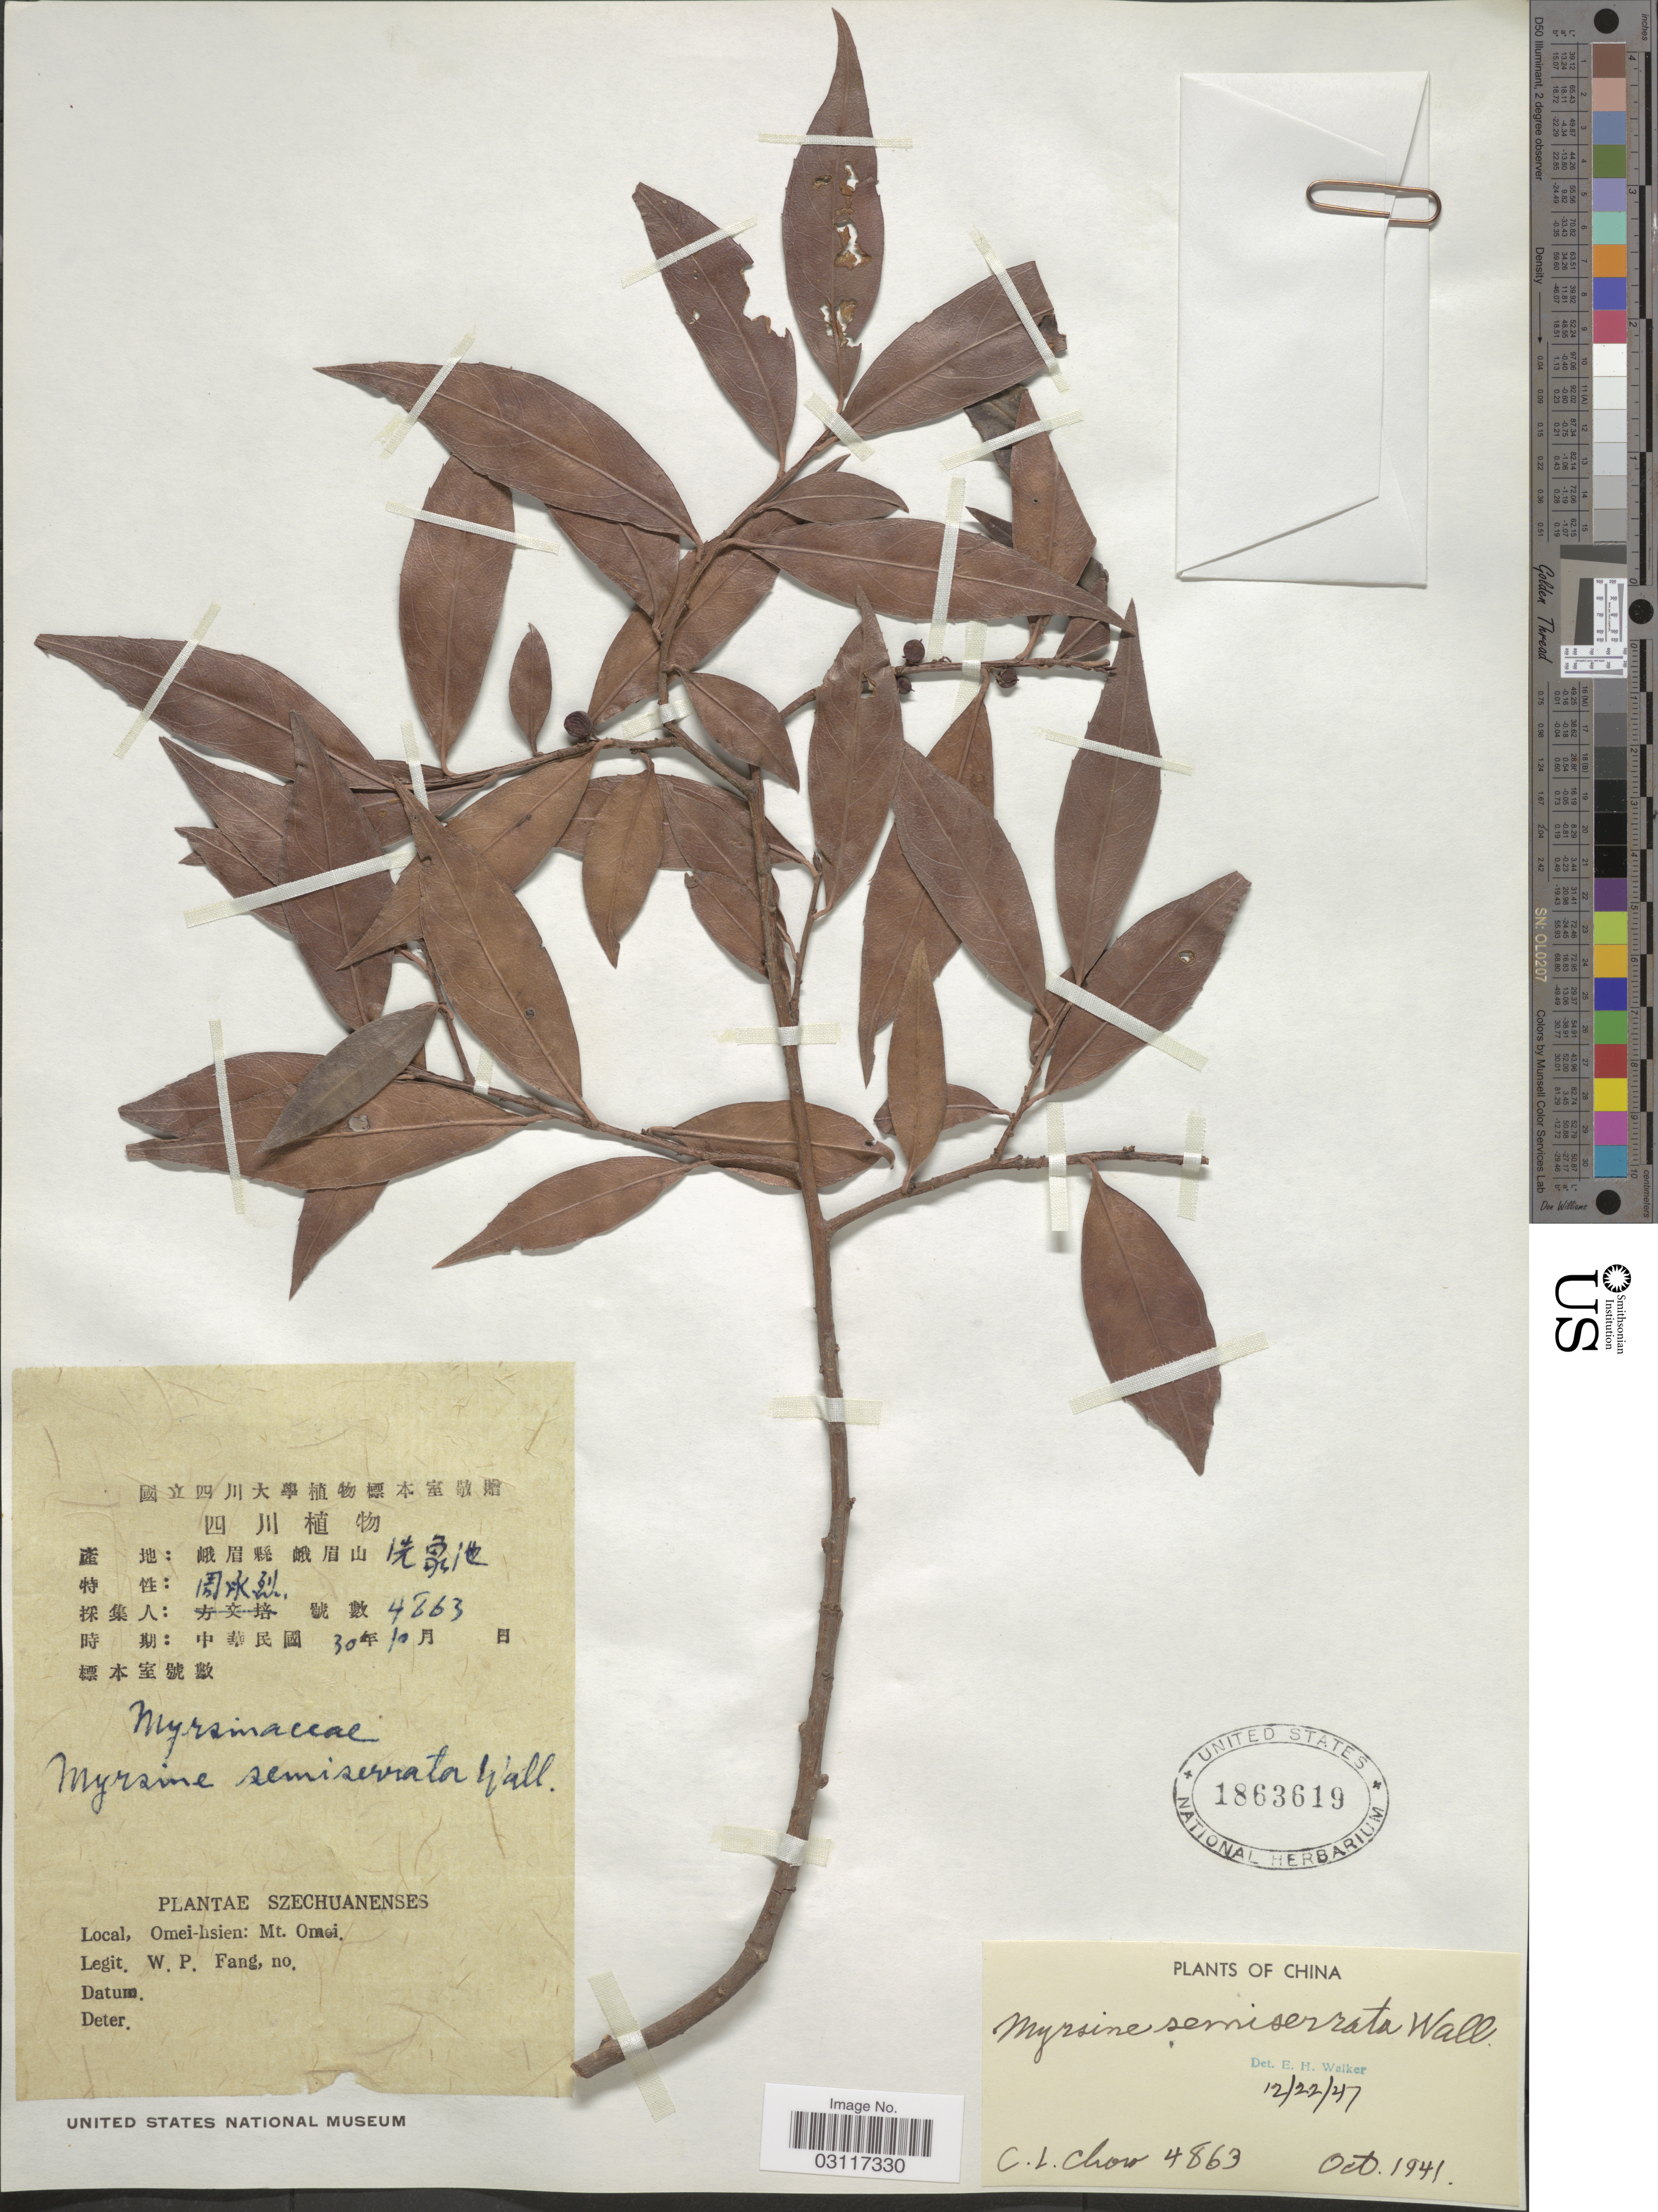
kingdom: Plantae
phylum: Tracheophyta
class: Magnoliopsida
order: Ericales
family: Primulaceae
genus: Myrsine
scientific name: Myrsine semiserrata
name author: Wall.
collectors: C. Chow & W. P. Fang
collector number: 4863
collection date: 1941-10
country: China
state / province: Sichuan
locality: Szechuanenses. Omei-hsien: Mt. Omei.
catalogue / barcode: US 1863619